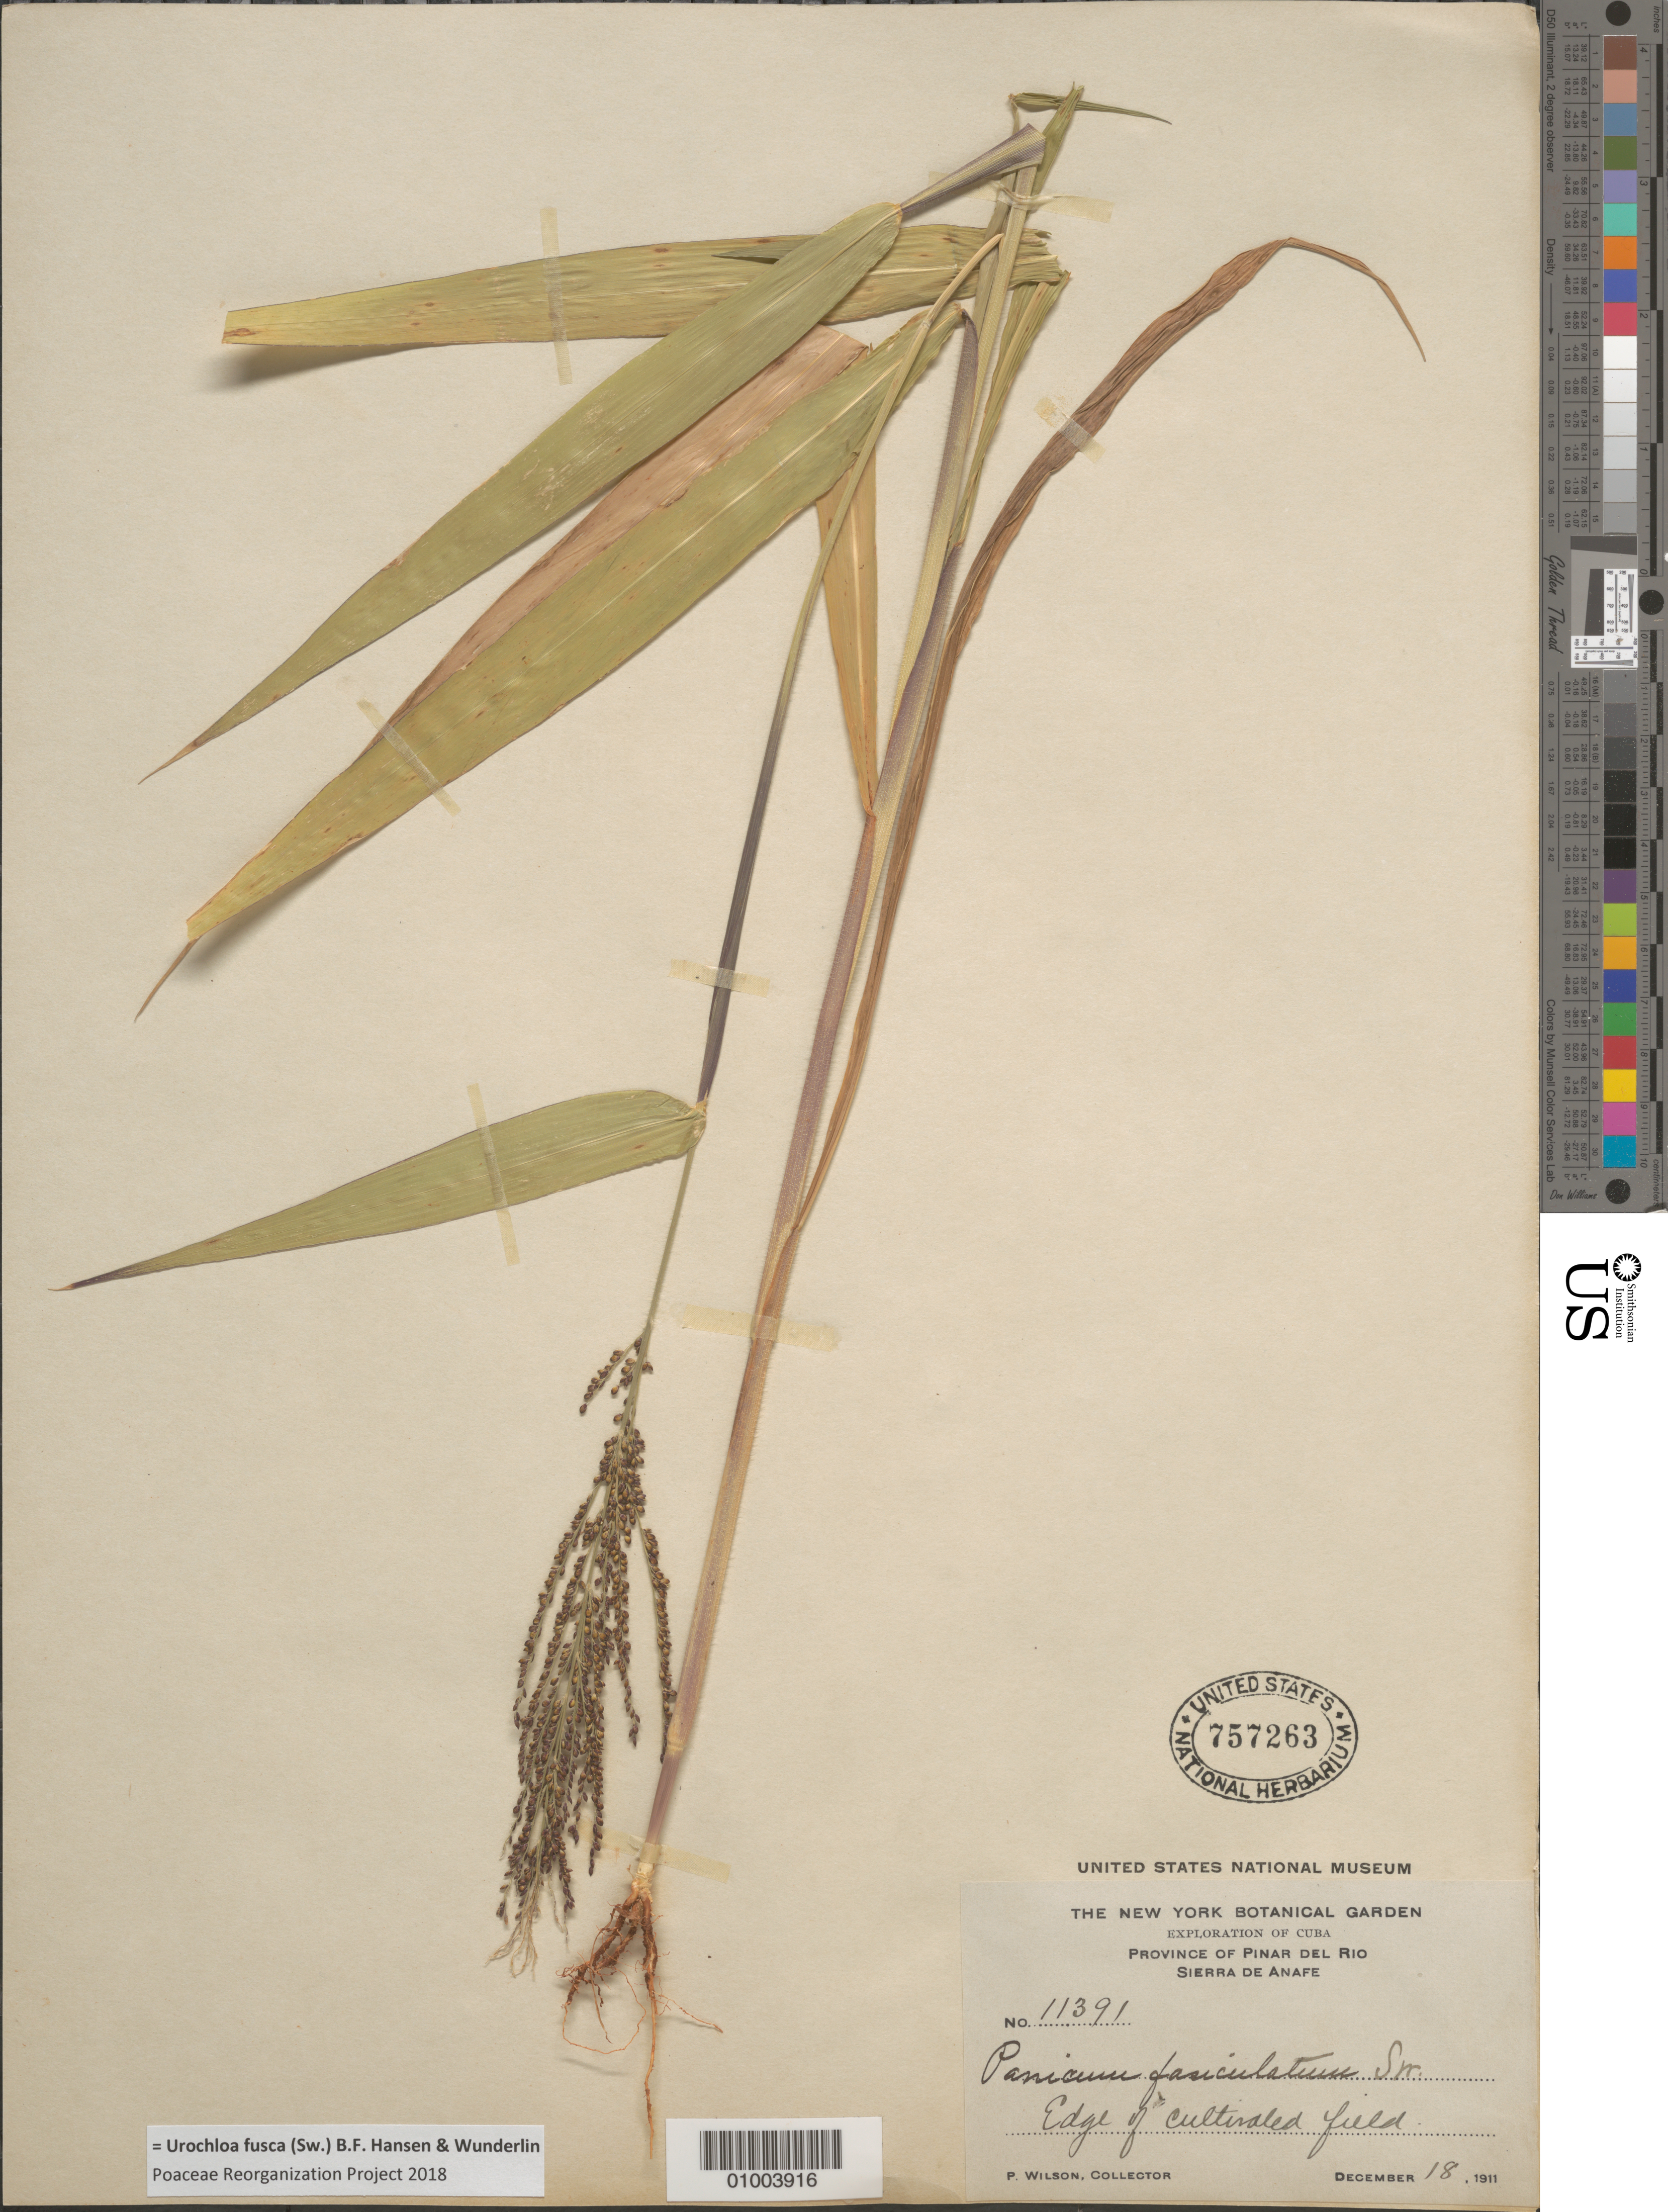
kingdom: Plantae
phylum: Tracheophyta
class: Liliopsida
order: Poales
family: Poaceae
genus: Urochloa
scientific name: Urochloa fusca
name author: (Sw.) B.F. Hansen & Wunderlin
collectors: P. Wilson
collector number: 11391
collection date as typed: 18 Dec 1911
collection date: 1911-12-18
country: Cuba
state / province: Pinar del Rio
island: Cuba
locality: Edge of cultivated field Sierra de Anafe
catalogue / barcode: US 757263